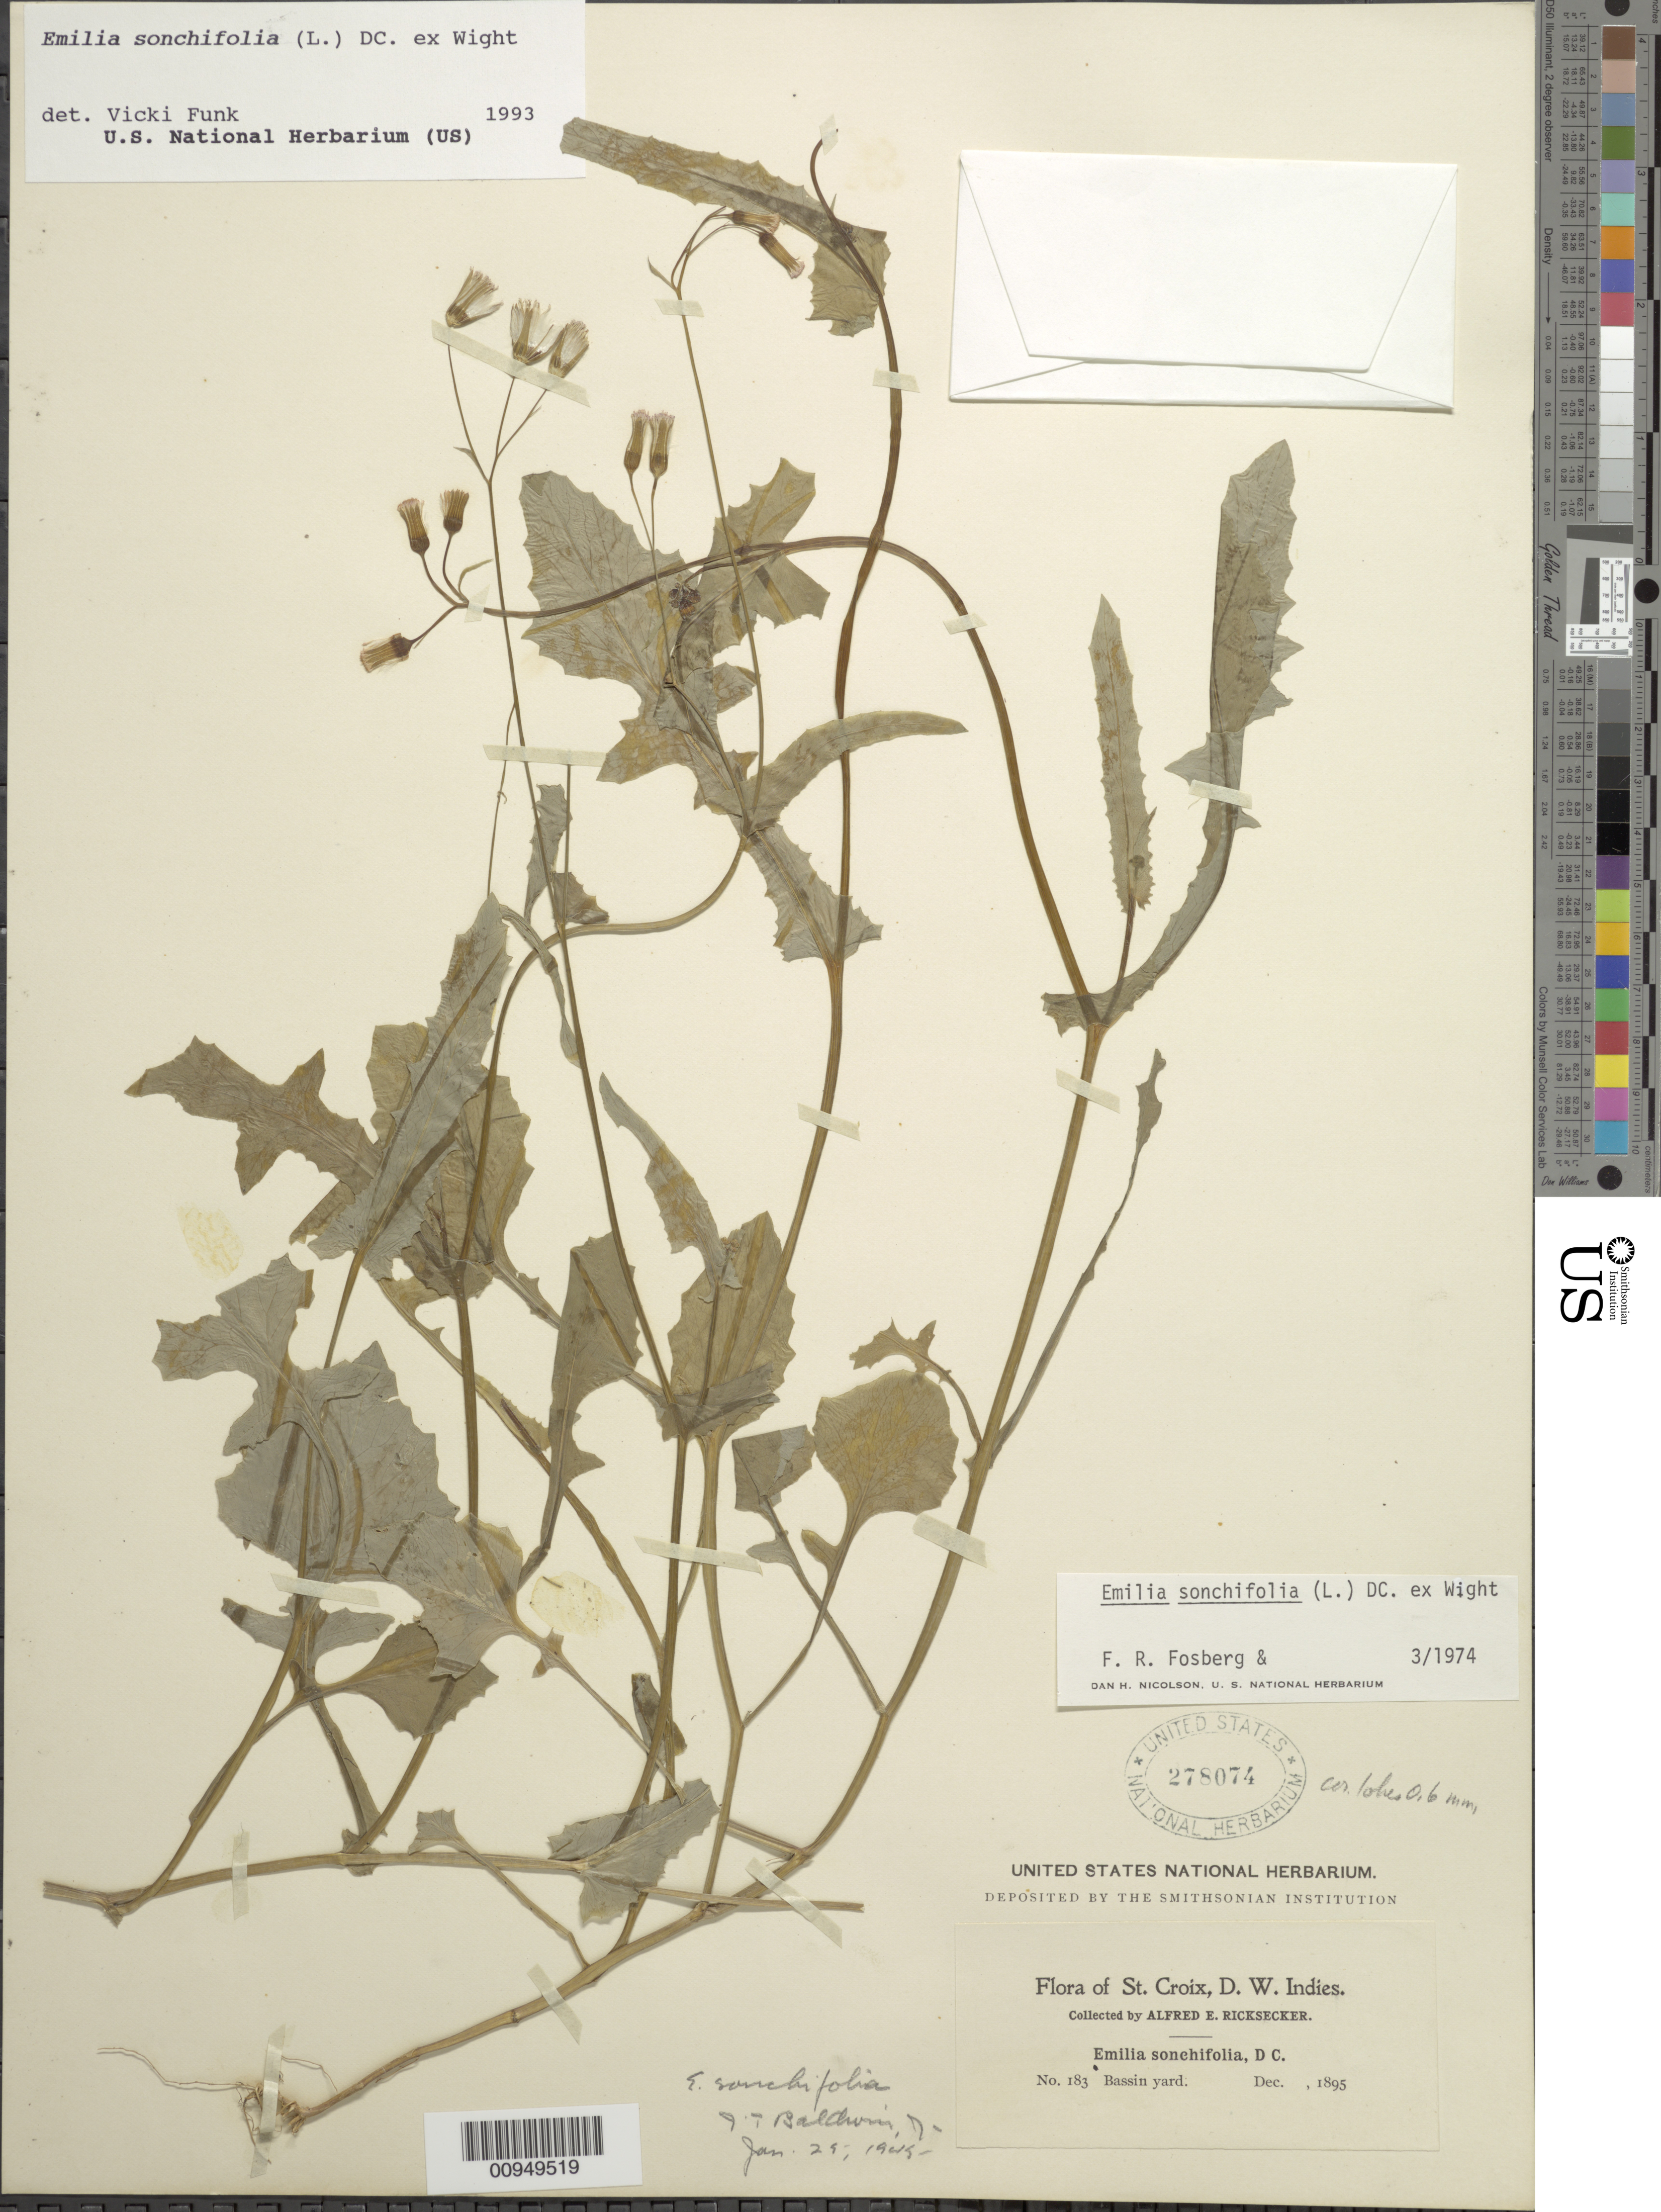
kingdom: Plantae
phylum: Tracheophyta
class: Magnoliopsida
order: Asterales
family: Asteraceae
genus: Emilia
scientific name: Emilia sonchifolia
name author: (L.) DC.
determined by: Funk, Vicki A., (BOT), Smithsonian Institution - National Museum of Natural History (UNITED STATES)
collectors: A. E. Ricksecker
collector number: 183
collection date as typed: Dec 1895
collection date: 1895-12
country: U.S. Virgin Islands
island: St. Croix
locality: Bassin Yard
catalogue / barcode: US 278074